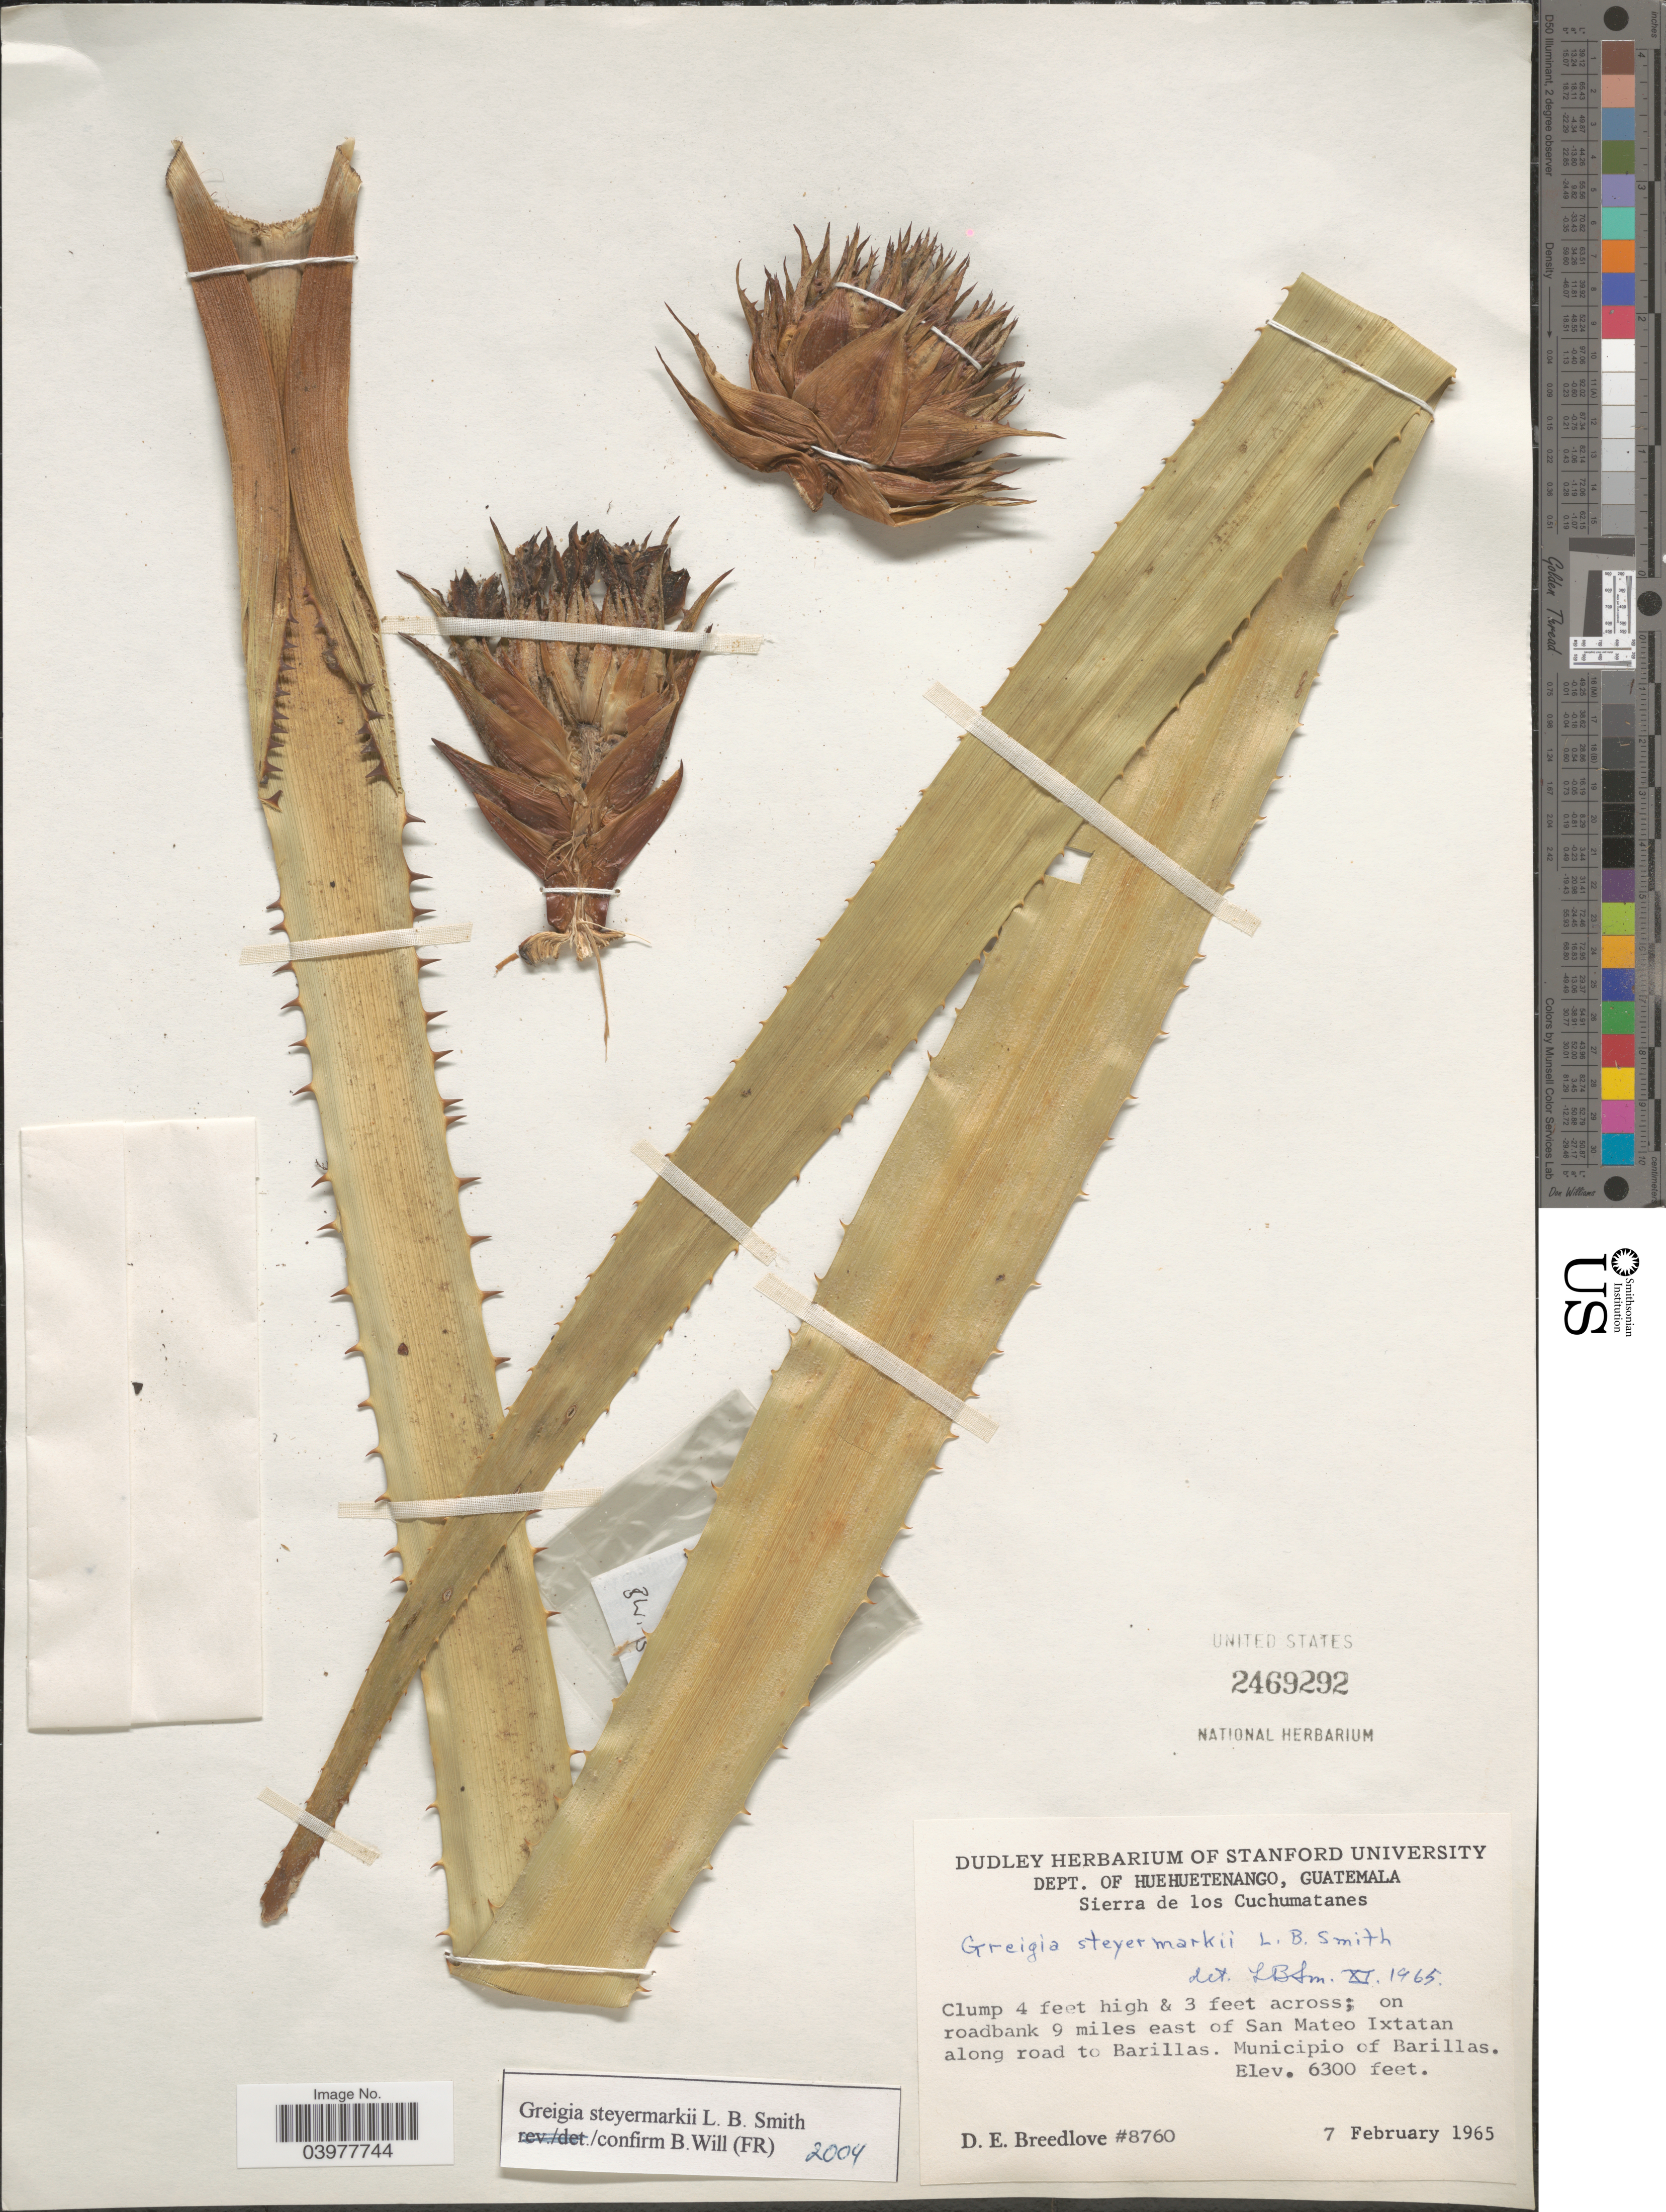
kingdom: Plantae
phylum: Tracheophyta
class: Liliopsida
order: Poales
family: Bromeliaceae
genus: Greigia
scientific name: Greigia steyermarkii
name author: L.B. Sm.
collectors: D. E. Breedlove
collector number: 8760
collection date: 1965-02-07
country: Guatemala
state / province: Huehuetenango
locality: Dept. of Huehuetenango. Sierra de los Cuchumatanes. On roadbank 9 miles east of San Mateo Ixtatan along road to Barillas. Municipio of Barillas.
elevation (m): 1920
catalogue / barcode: US 2469292